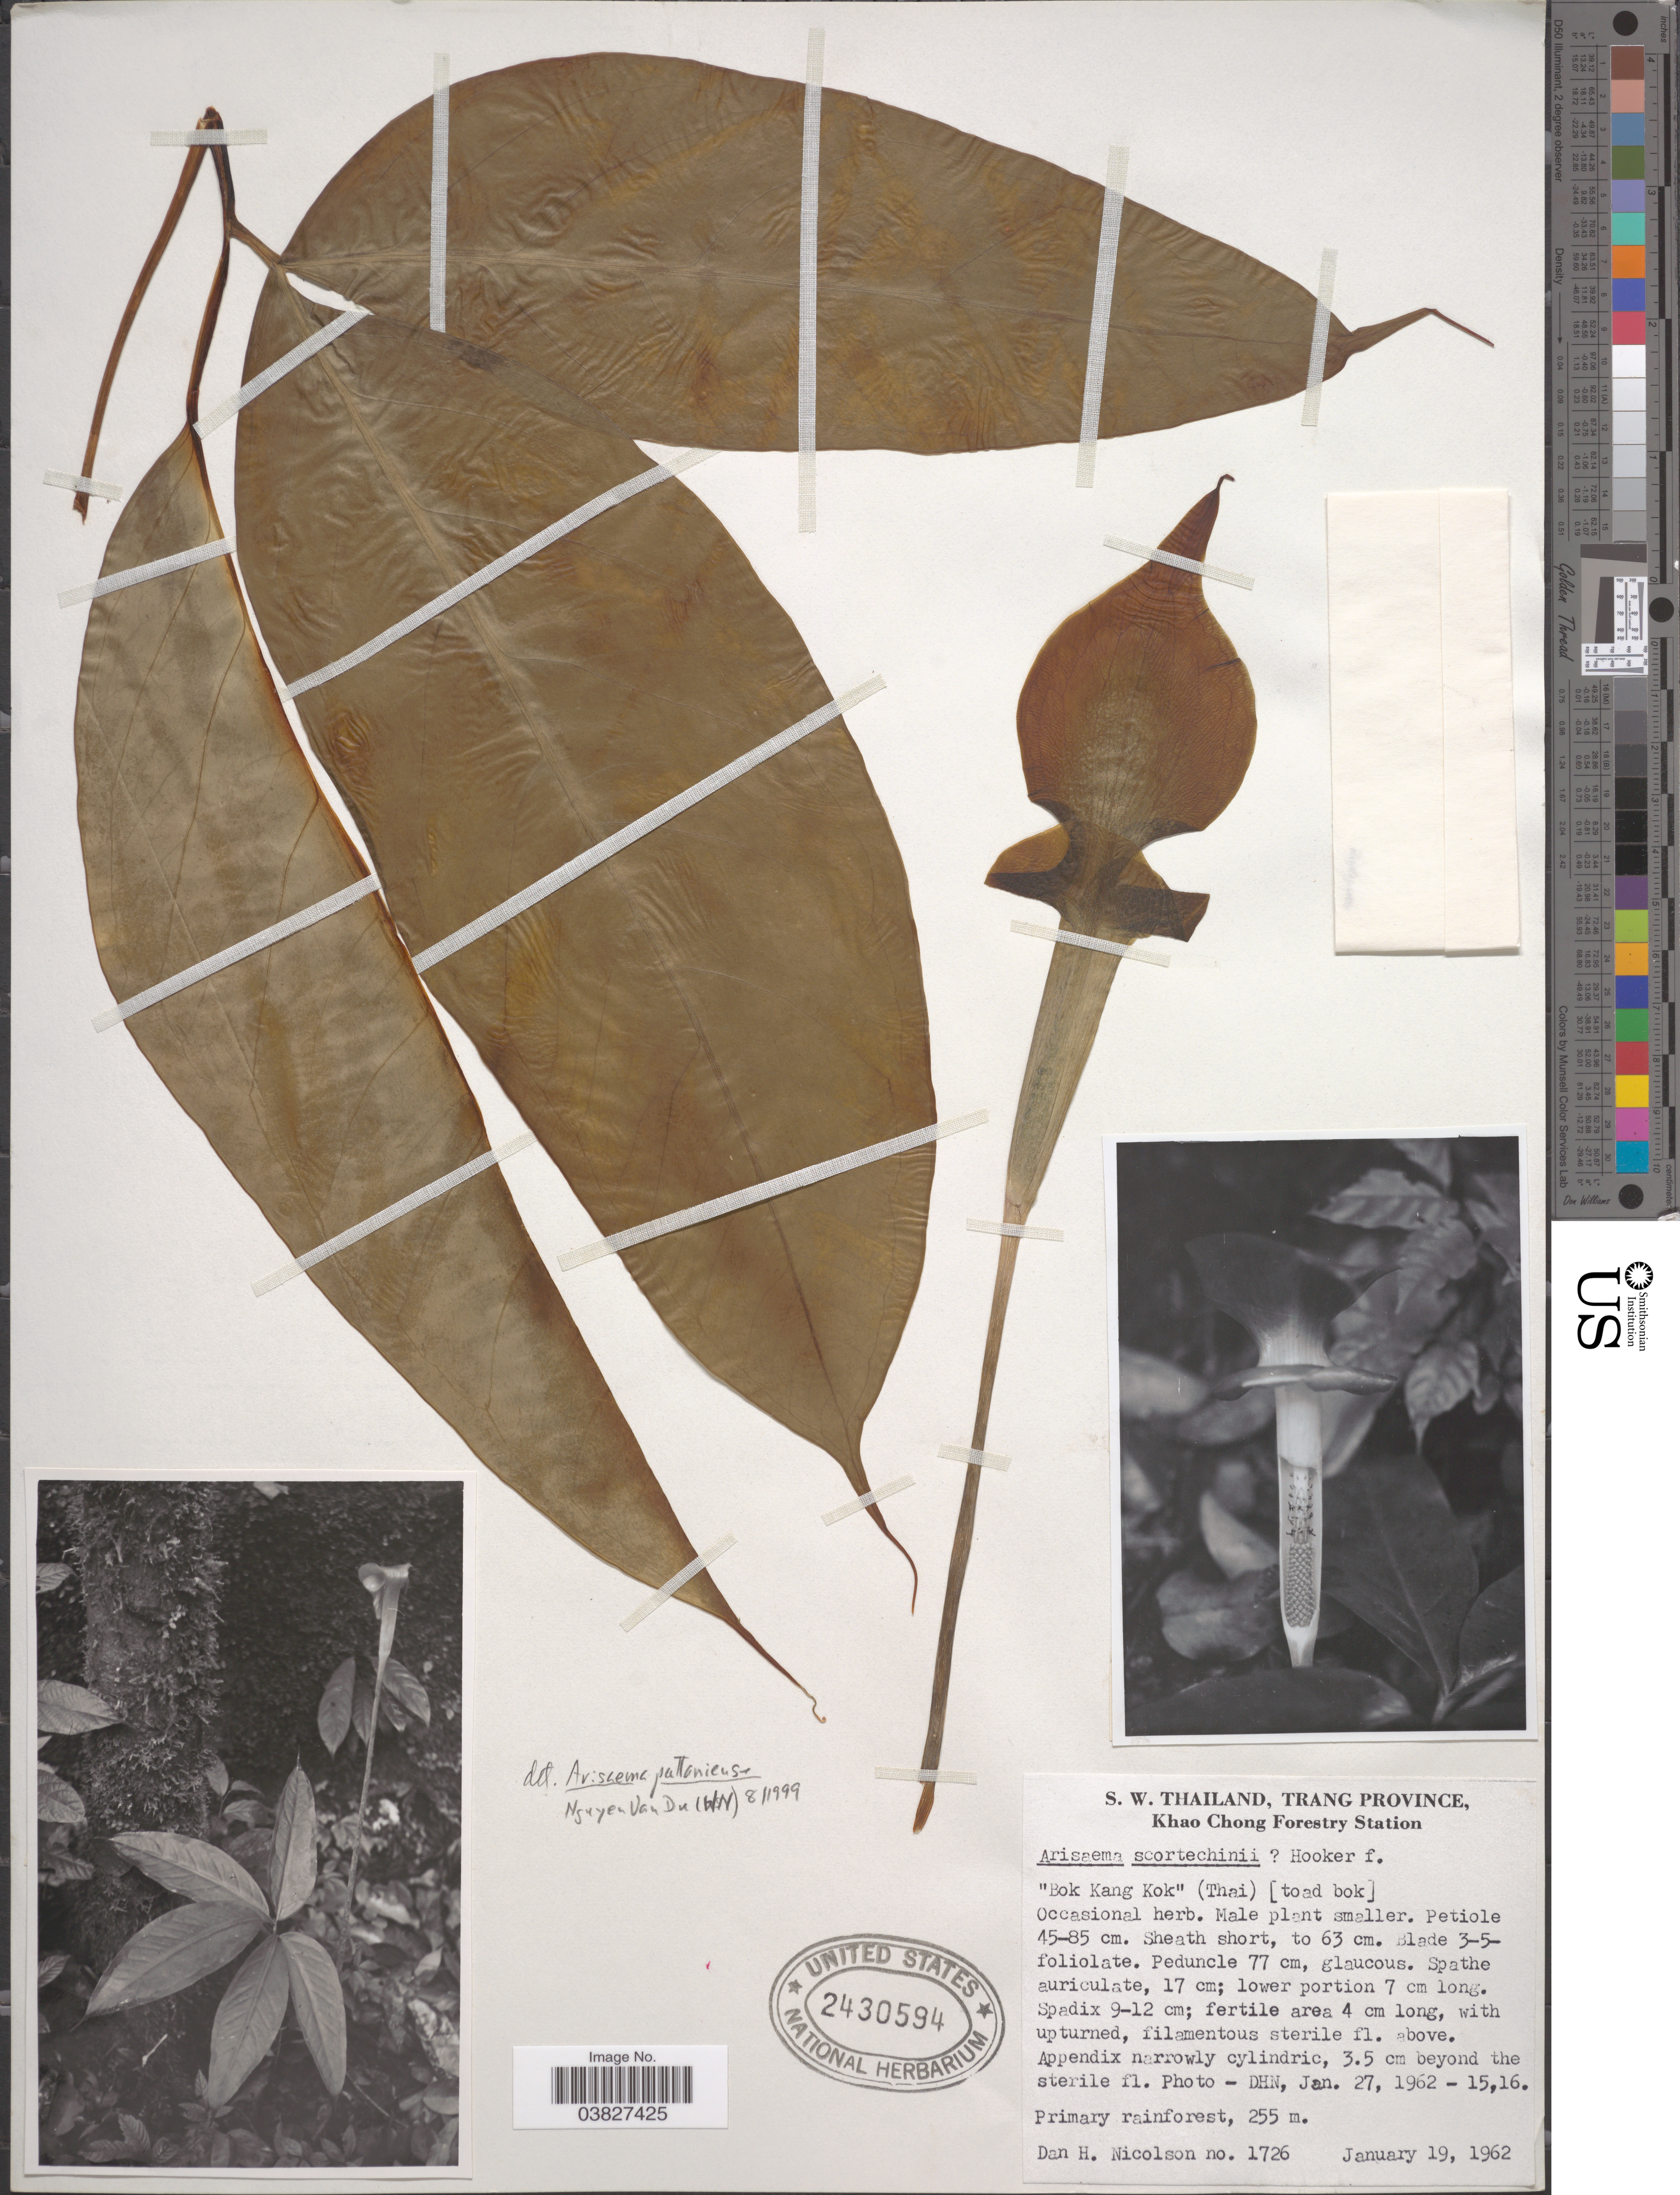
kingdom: Plantae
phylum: Tracheophyta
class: Liliopsida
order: Alismatales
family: Araceae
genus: Arisaema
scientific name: Arisaema pattaniense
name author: Gagnep.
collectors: D. H. Nicolson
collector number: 1726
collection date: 1962-01-19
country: Thailand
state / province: Trang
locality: S.W. Thailand, Khao Chong Forestry Station.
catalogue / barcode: US 2430594